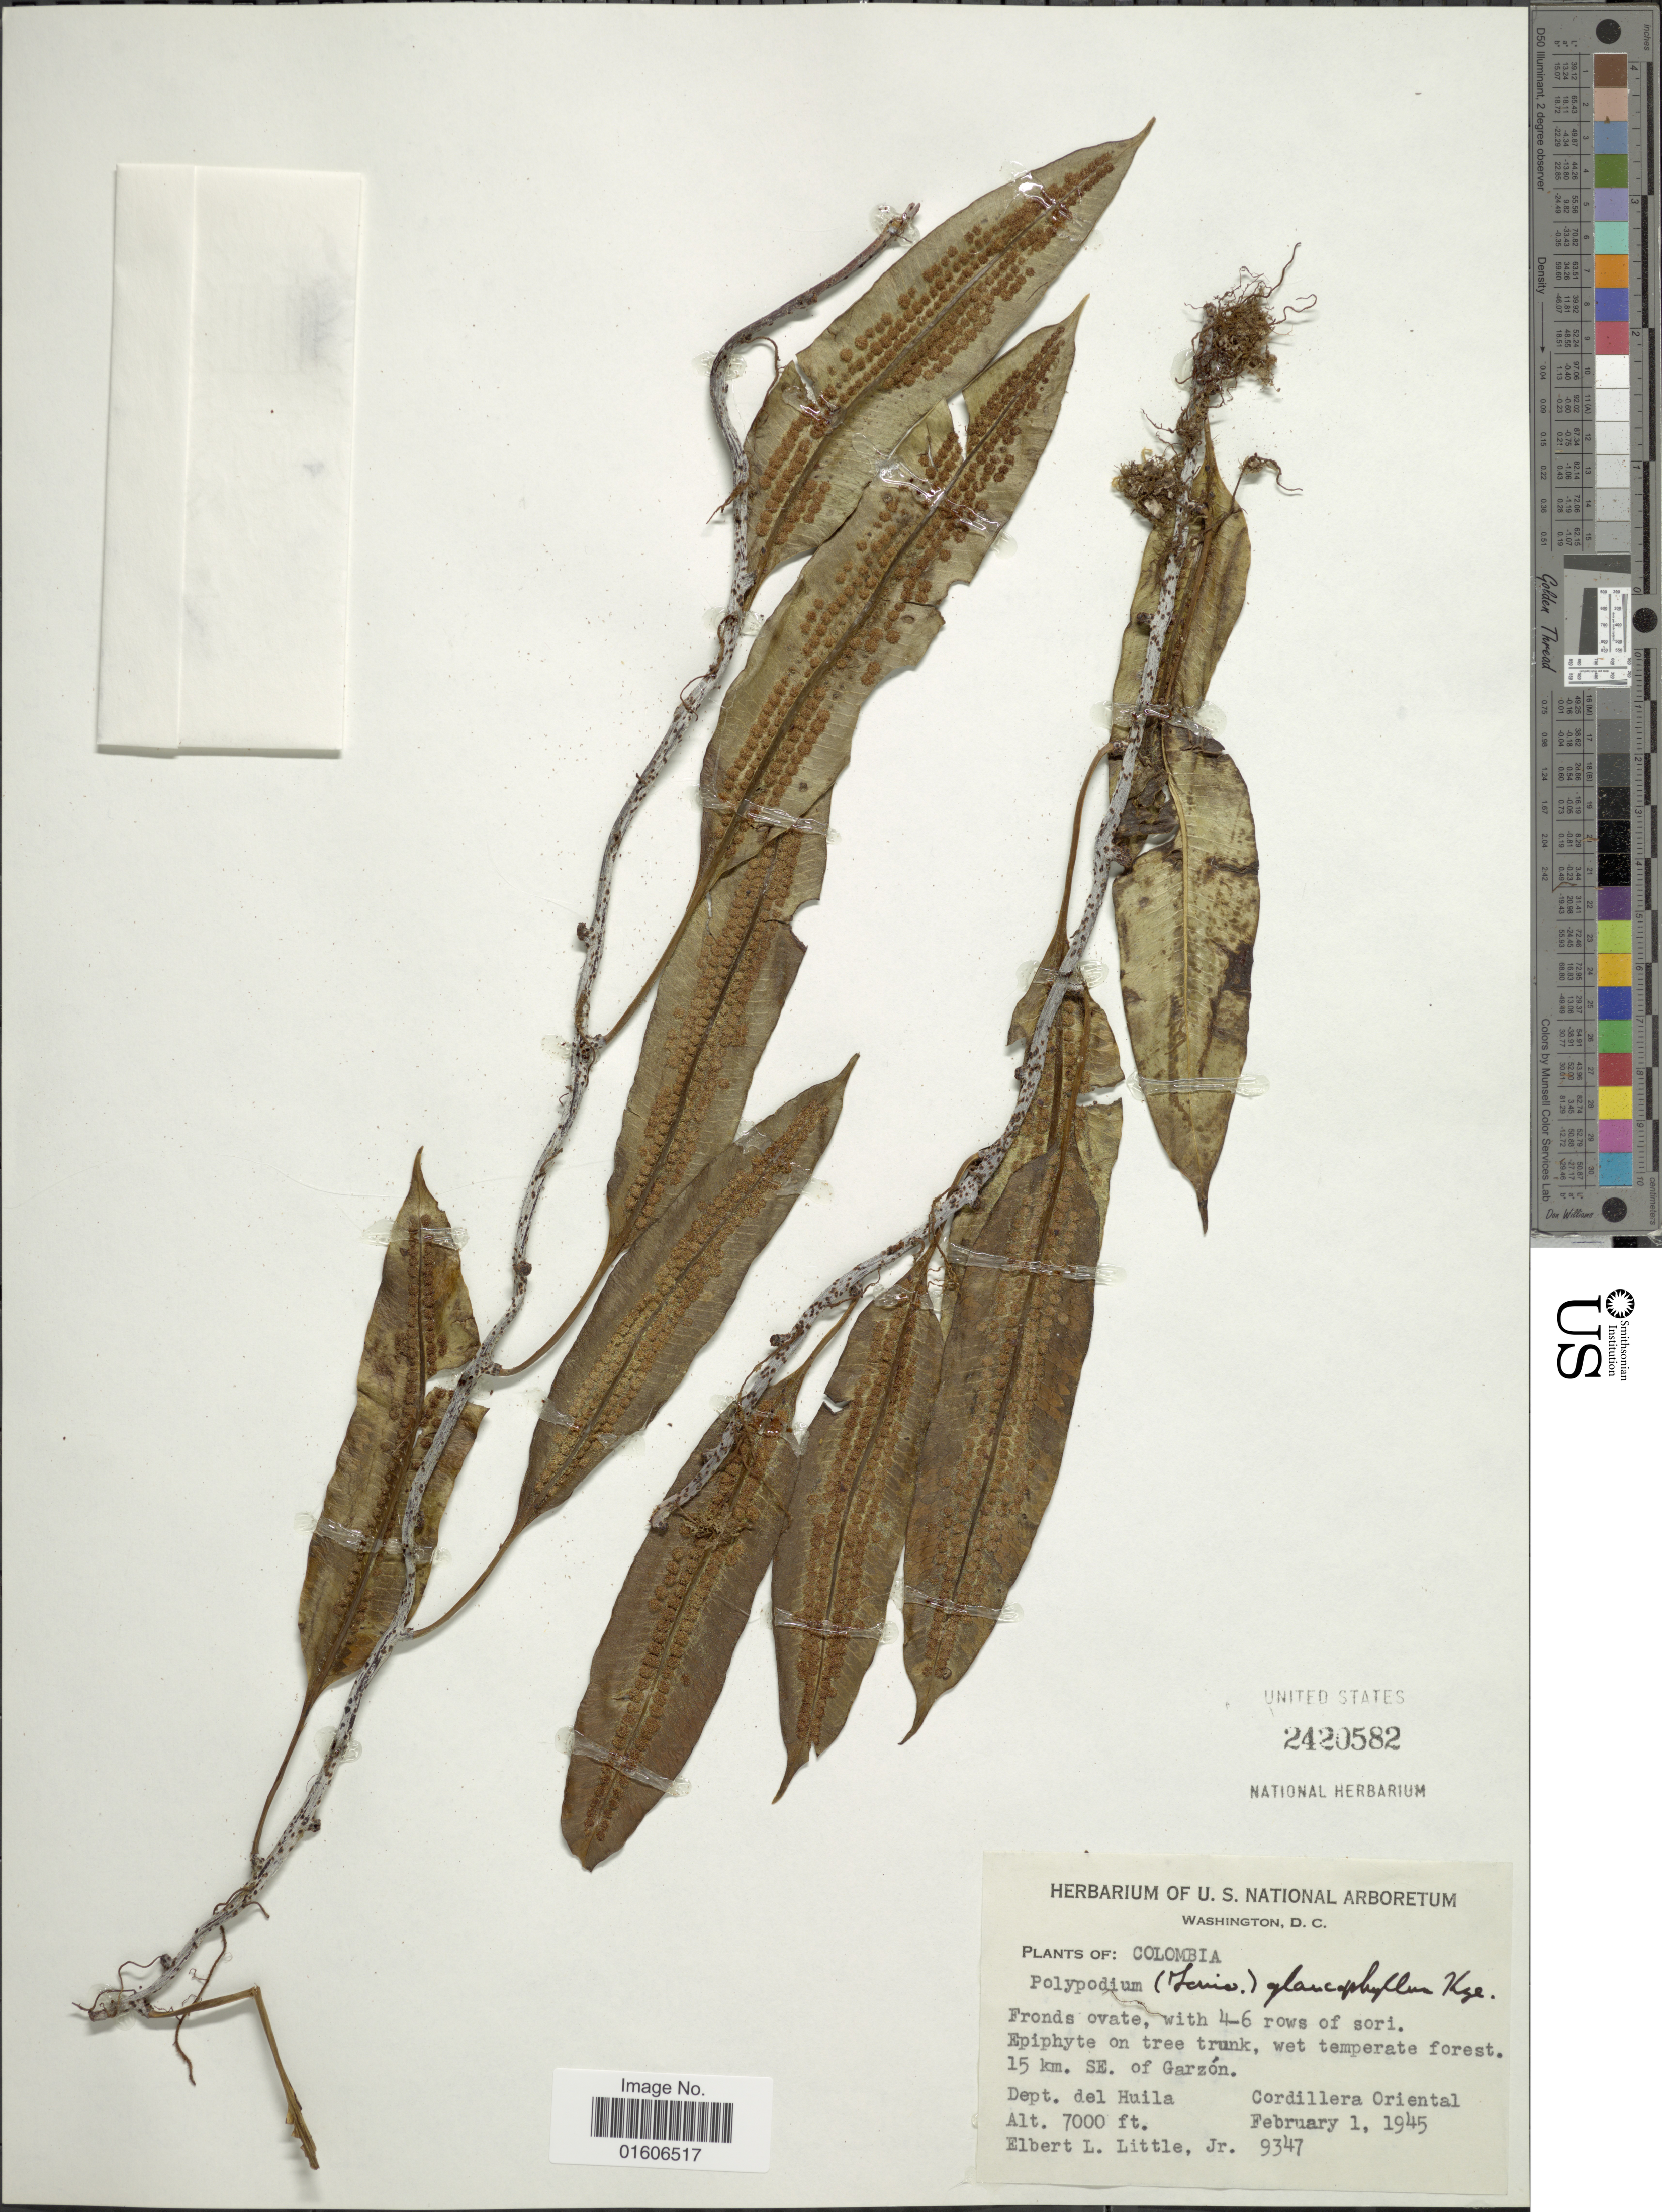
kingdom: Plantae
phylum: Tracheophyta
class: Polypodiopsida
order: Polypodiales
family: Polypodiaceae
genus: Serpocaulon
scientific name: Serpocaulon levigatum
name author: (Cav.) A.R. Sm.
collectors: E. L. Little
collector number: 9347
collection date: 1945-02-01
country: Colombia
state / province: Huila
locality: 15 km. SE. of Garzón. Dept. del Huila. Cordillera Oriental.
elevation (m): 2134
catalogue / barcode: US 2420582